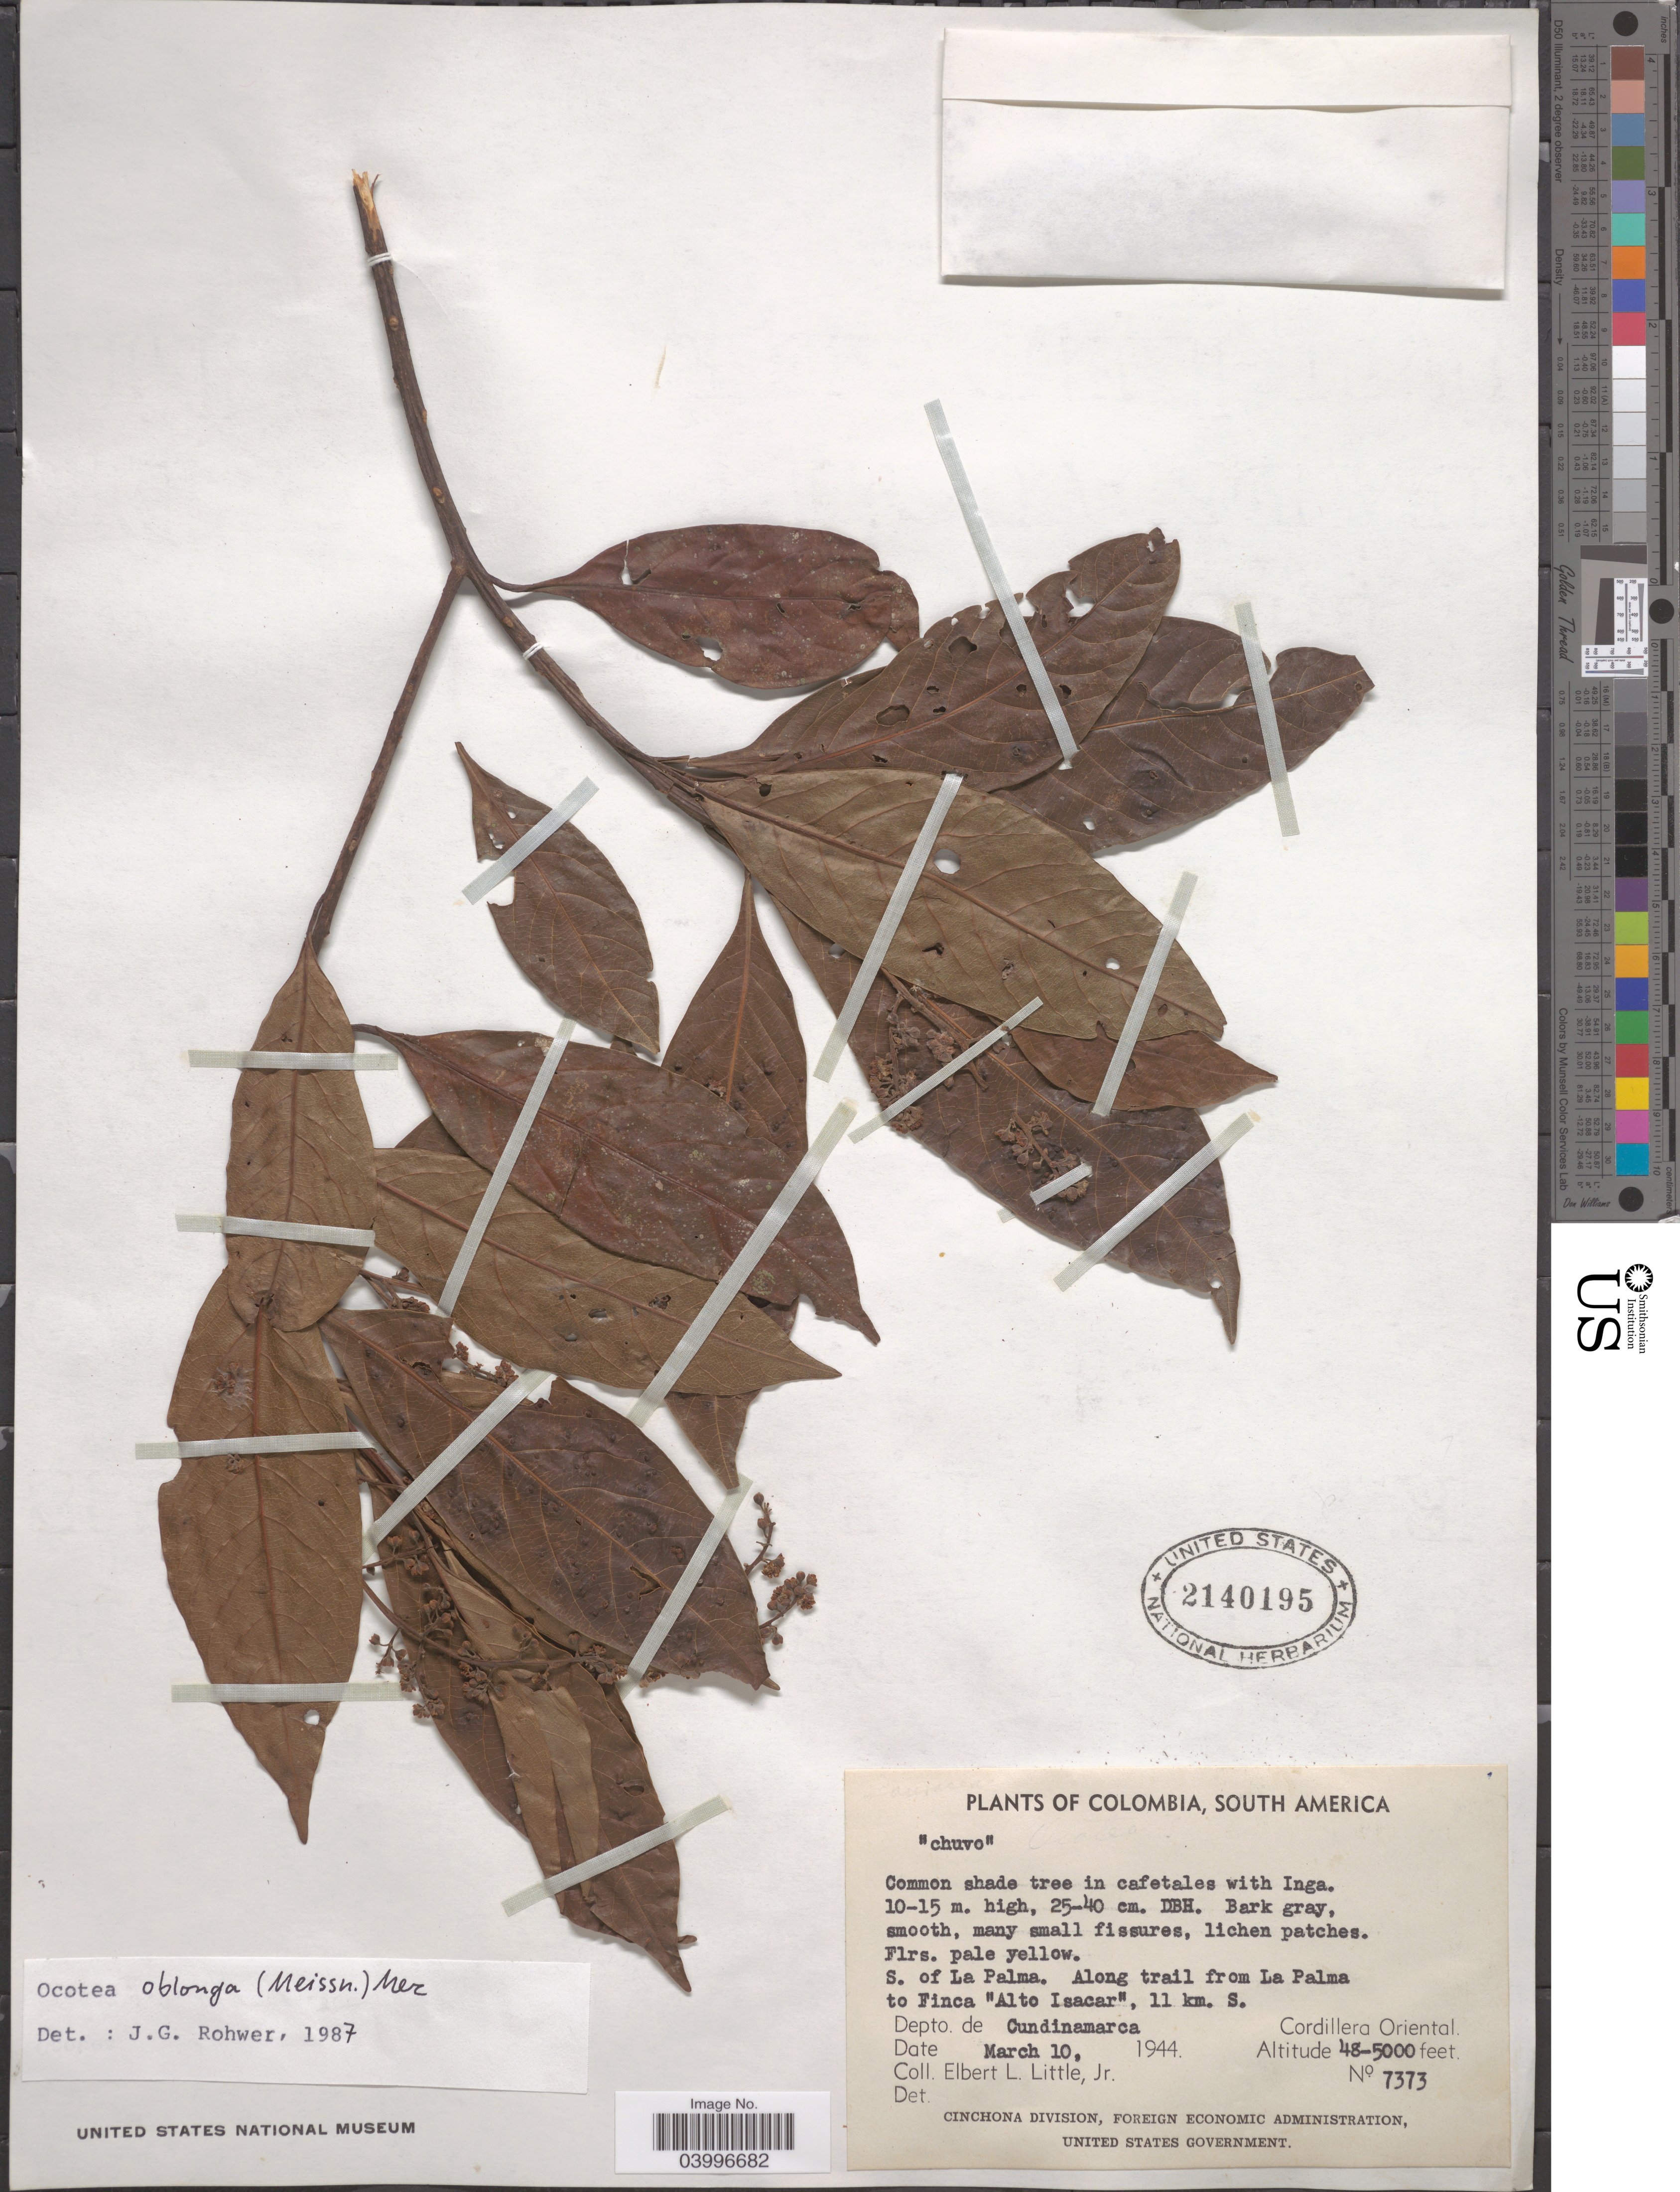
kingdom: Plantae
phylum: Tracheophyta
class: Magnoliopsida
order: Laurales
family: Lauraceae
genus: Ocotea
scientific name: Ocotea oblonga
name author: (Meisn.) Mez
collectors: E. L. Little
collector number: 7373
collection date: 1944-03-10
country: Colombia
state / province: Cundinamarca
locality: S. of La Palma. Along trail from La Palma to Finca "Alto Isacar", 11 km. S. Depto. de Cundinamarca. Cordillera Oriental.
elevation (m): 1463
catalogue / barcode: US 2140195